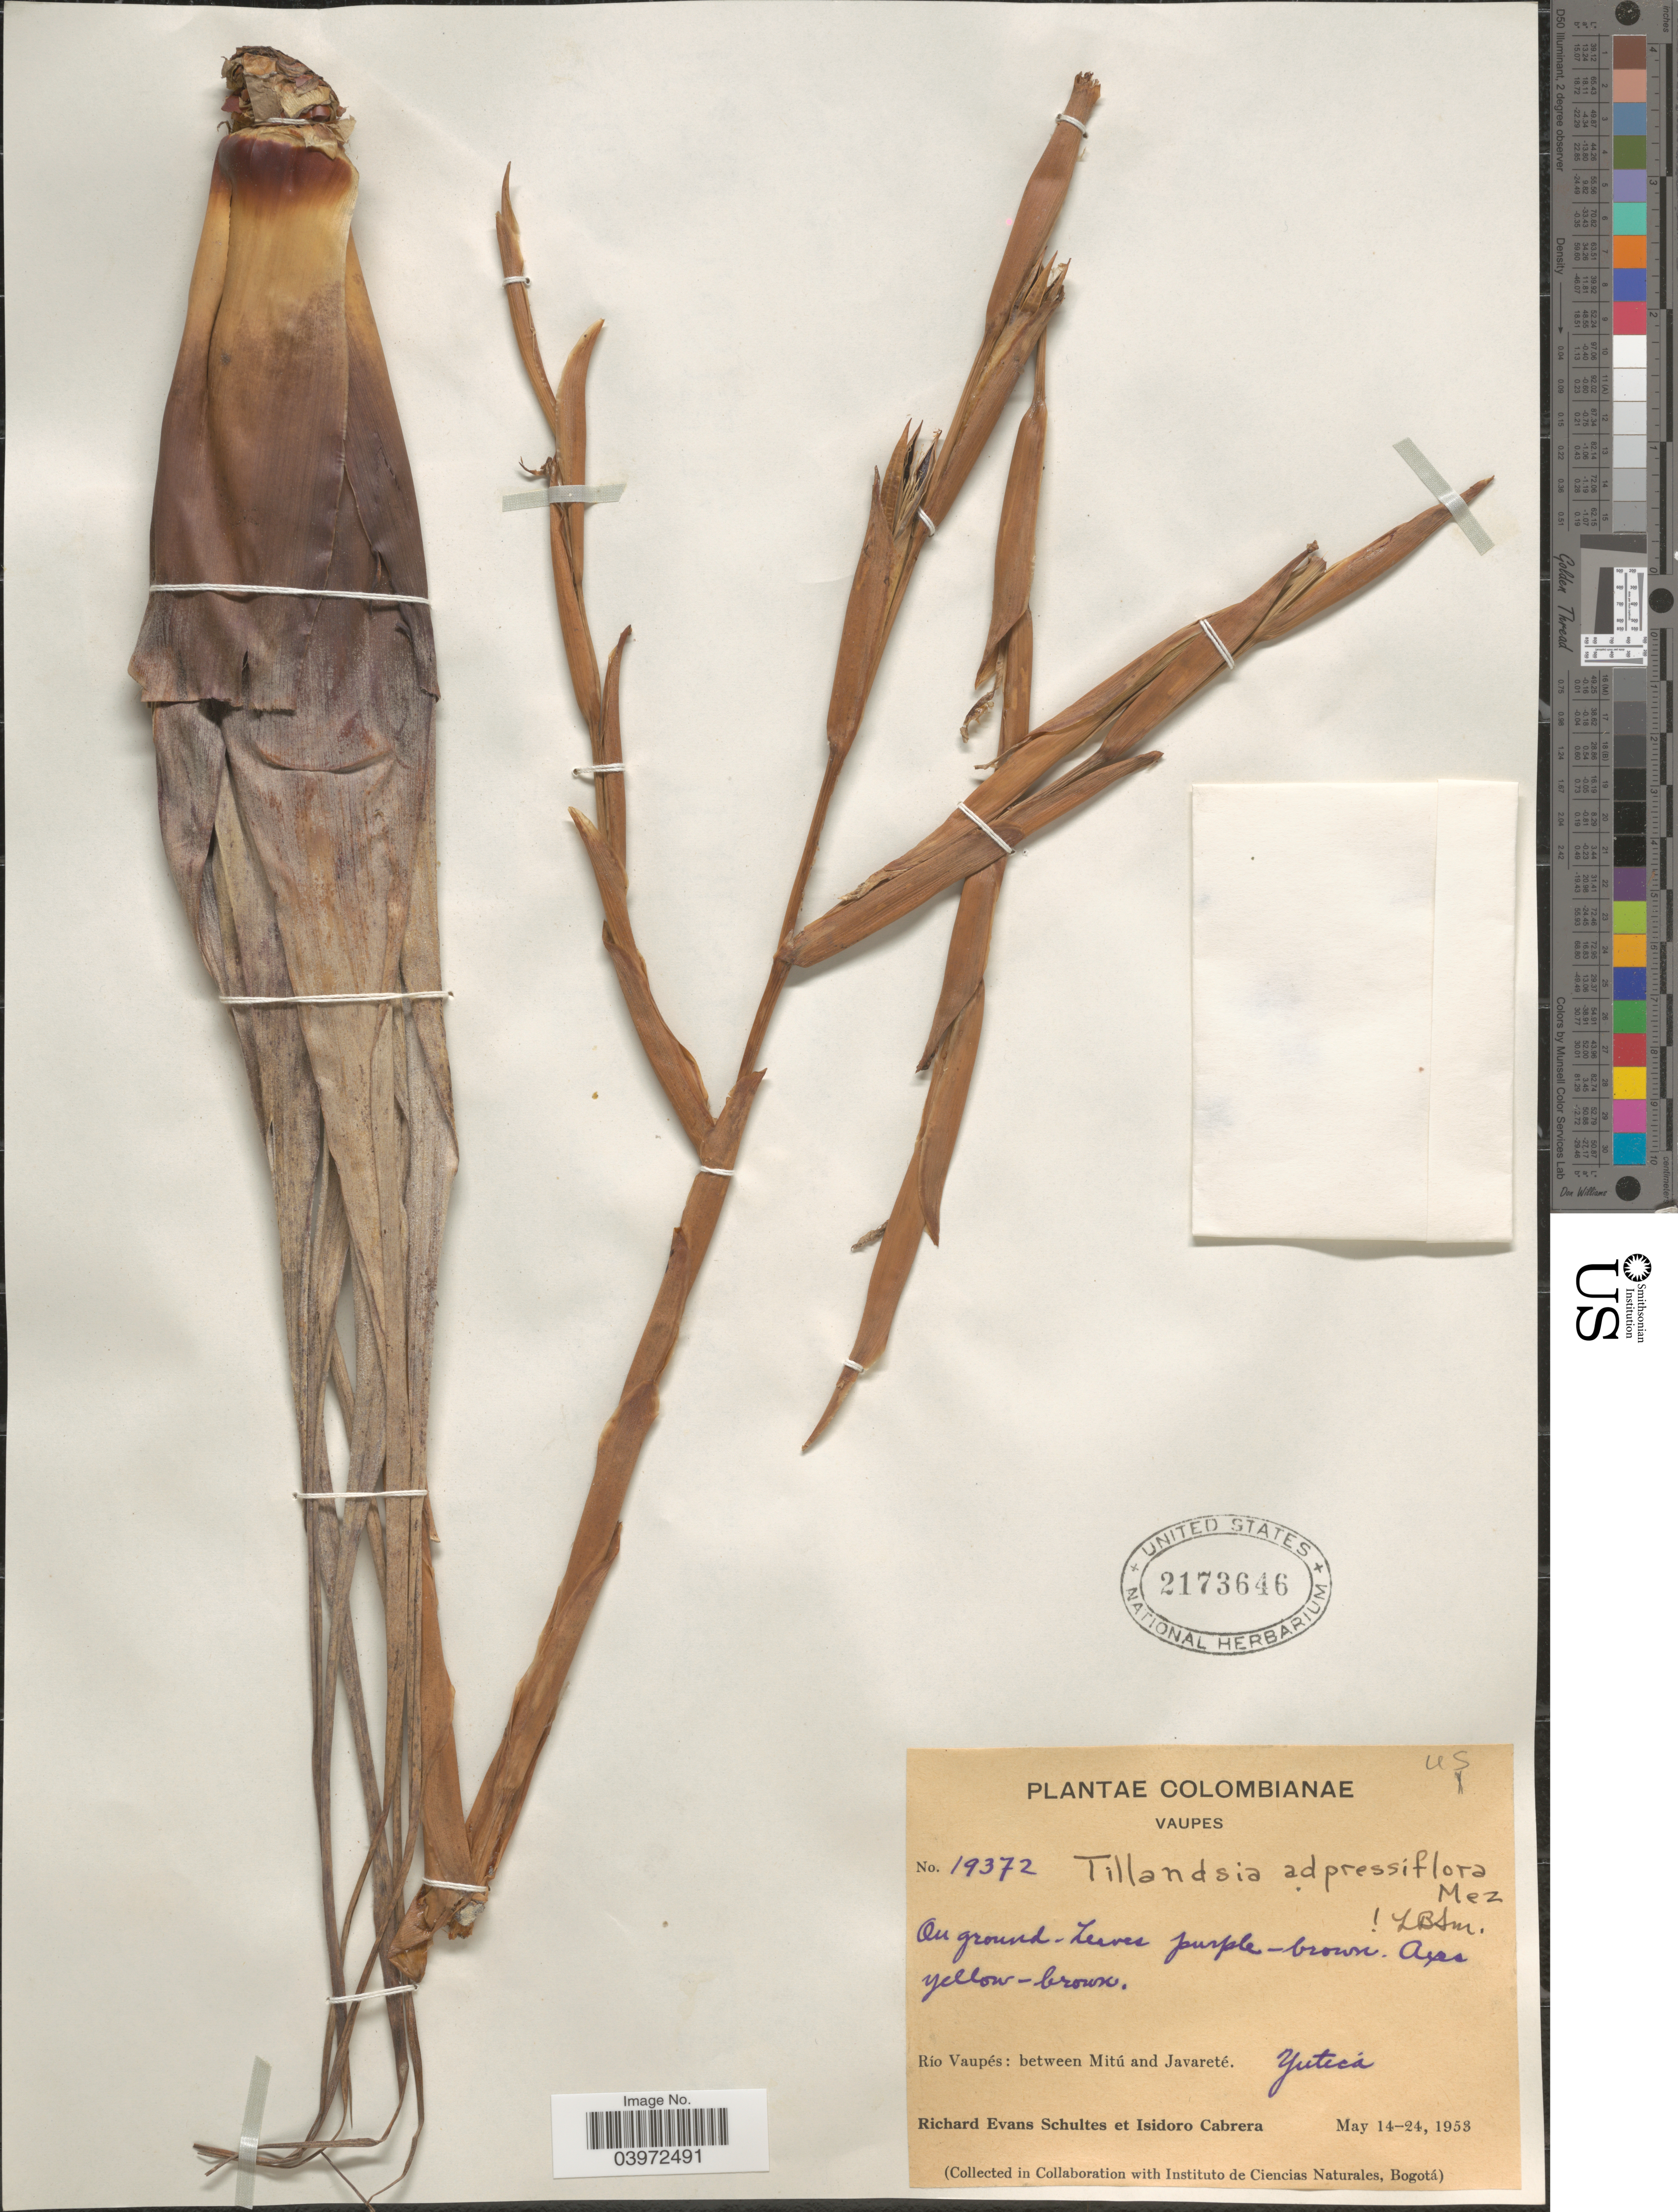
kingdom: Plantae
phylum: Tracheophyta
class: Liliopsida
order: Poales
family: Bromeliaceae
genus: Tillandsia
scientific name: Tillandsia adpressiflora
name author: Mez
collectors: R. E. Schultes & I. Cabrera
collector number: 19372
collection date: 1953-05-14/1953-05-24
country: Colombia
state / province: Vaupés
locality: Río Vaupés: between Mitú and Javareté. Yutecá.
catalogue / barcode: US 2173646